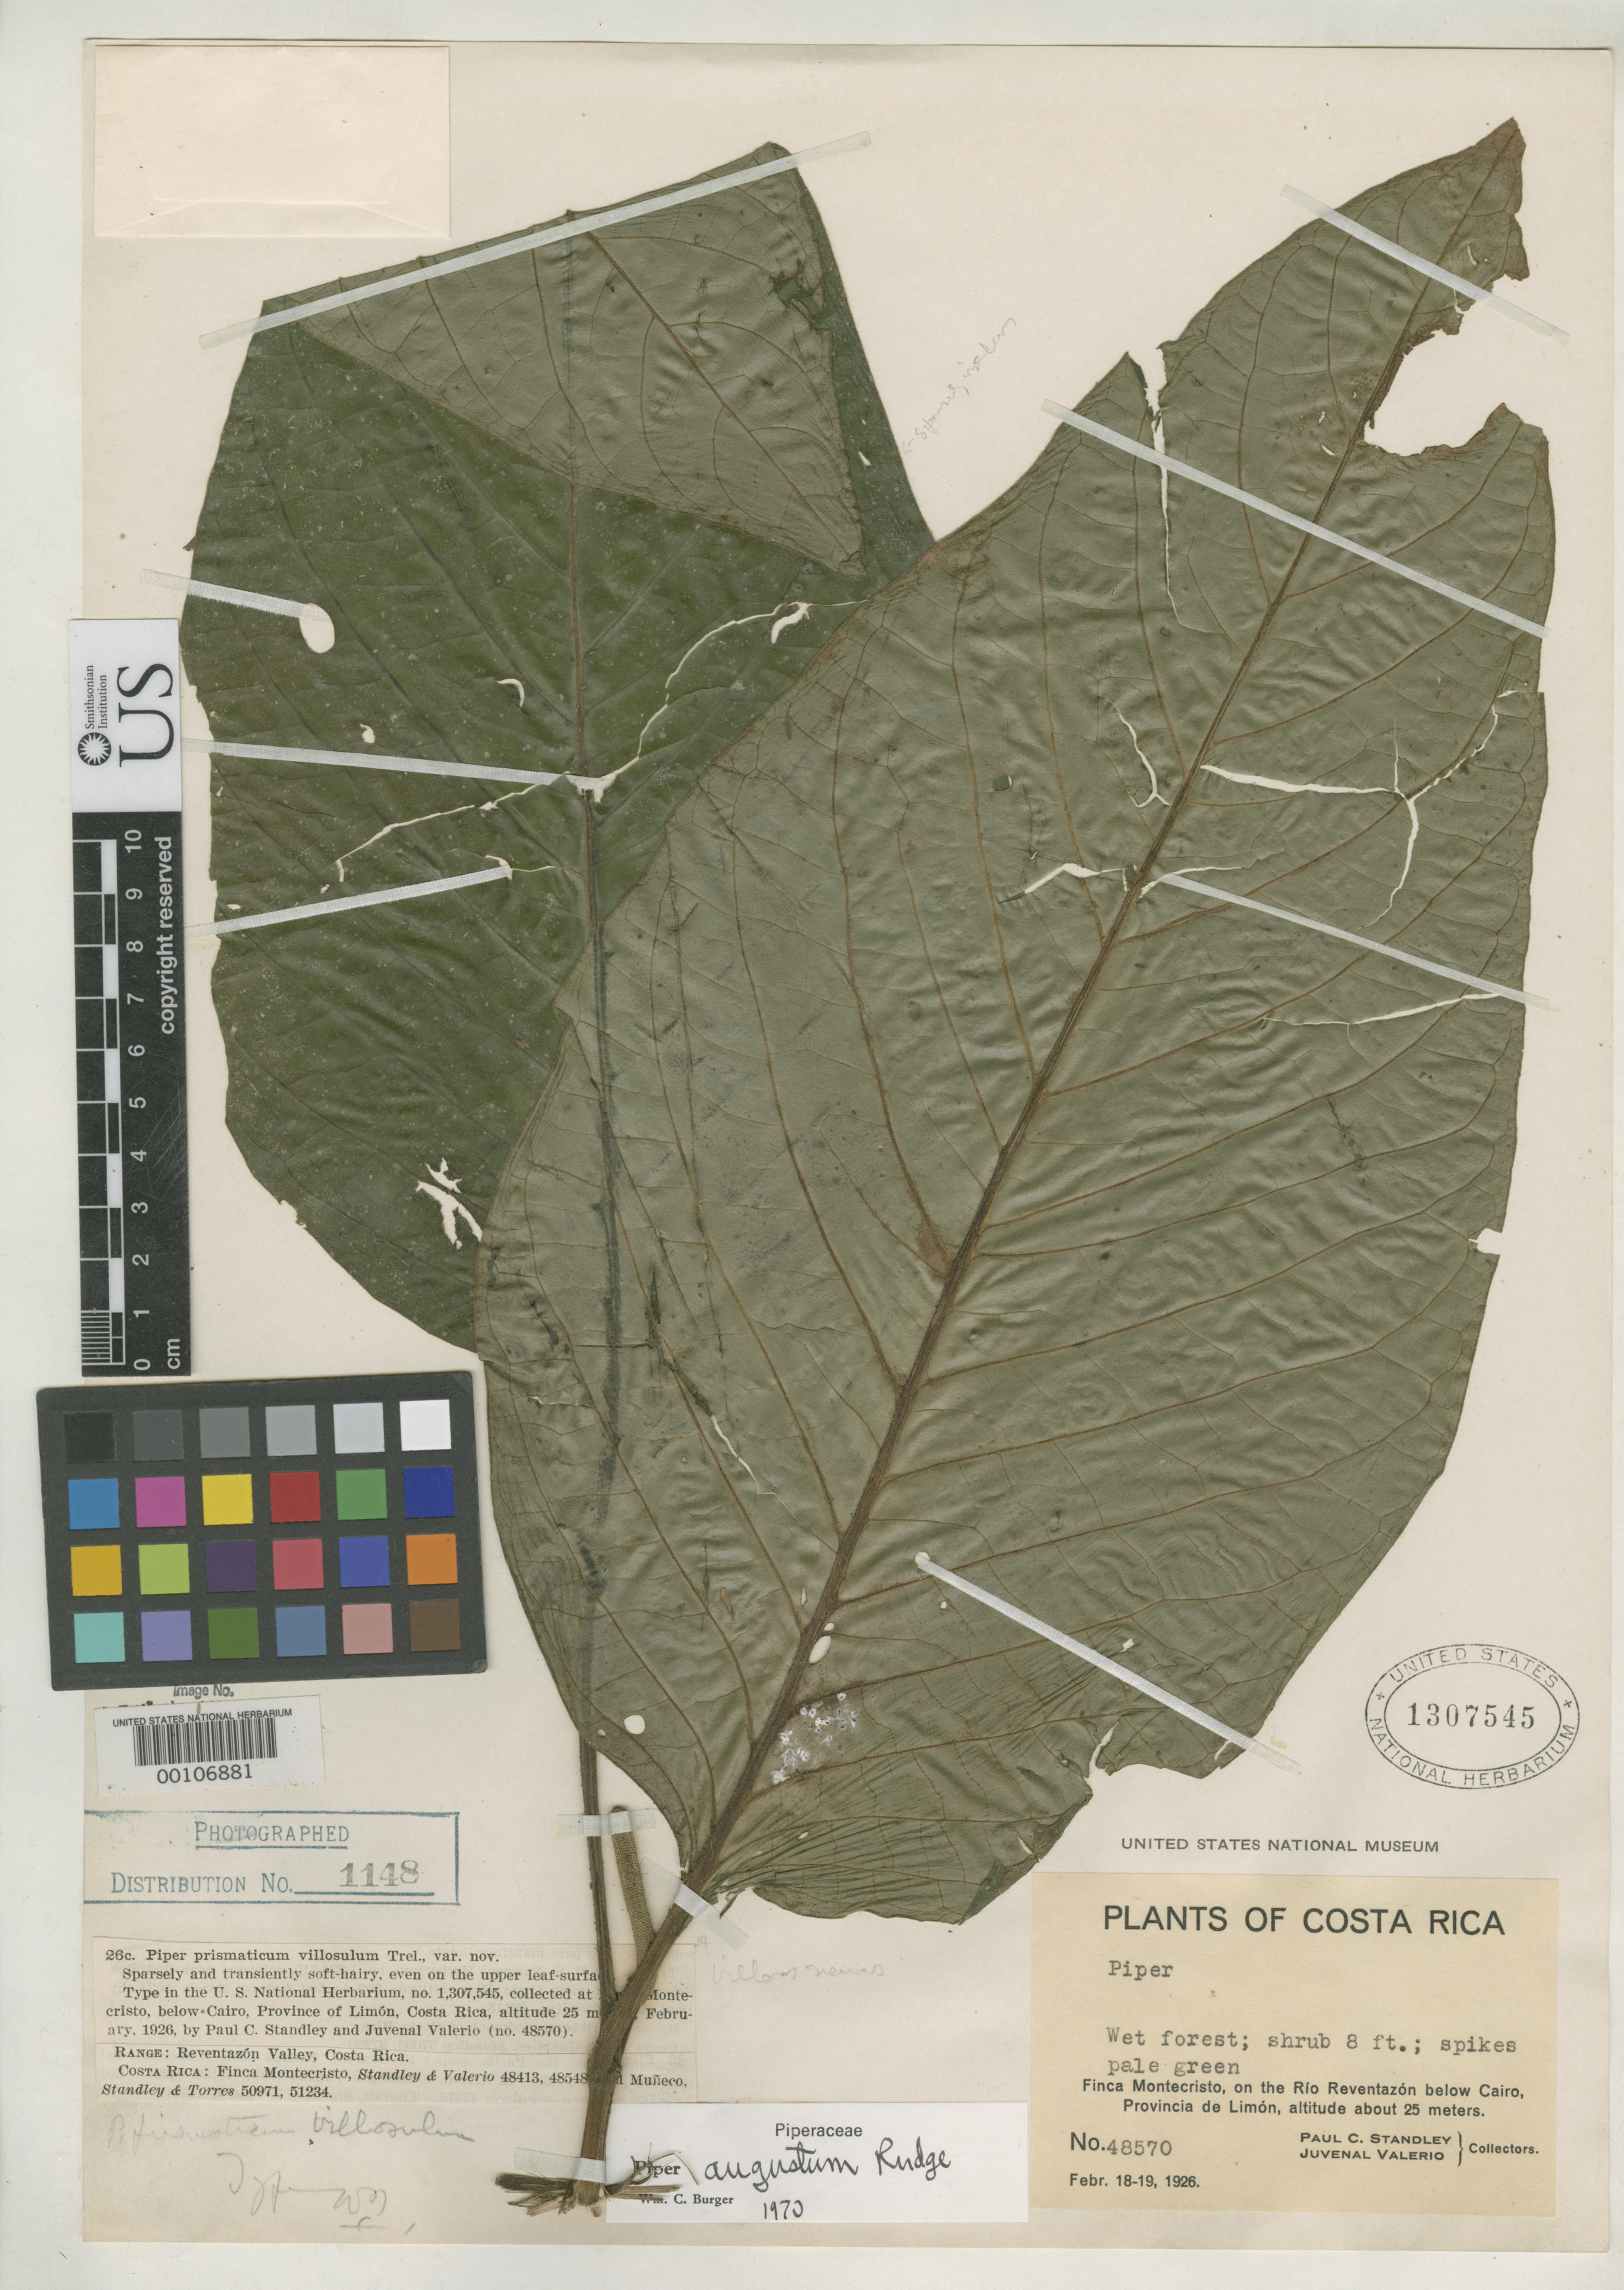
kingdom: Plantae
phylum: Tracheophyta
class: Magnoliopsida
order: Piperales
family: Piperaceae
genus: Piper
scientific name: Piper prismaticum var. villosulum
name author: Trel.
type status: Holotype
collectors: P. C. Standley & J. Valerio R.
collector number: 48570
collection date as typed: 18 Feb 1926 to 19 Feb 1926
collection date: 1926-02-18/1926-02-19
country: Costa Rica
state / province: Limón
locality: Finca Montecristo, Rio Reventazon, below Cairo.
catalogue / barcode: US 1307545